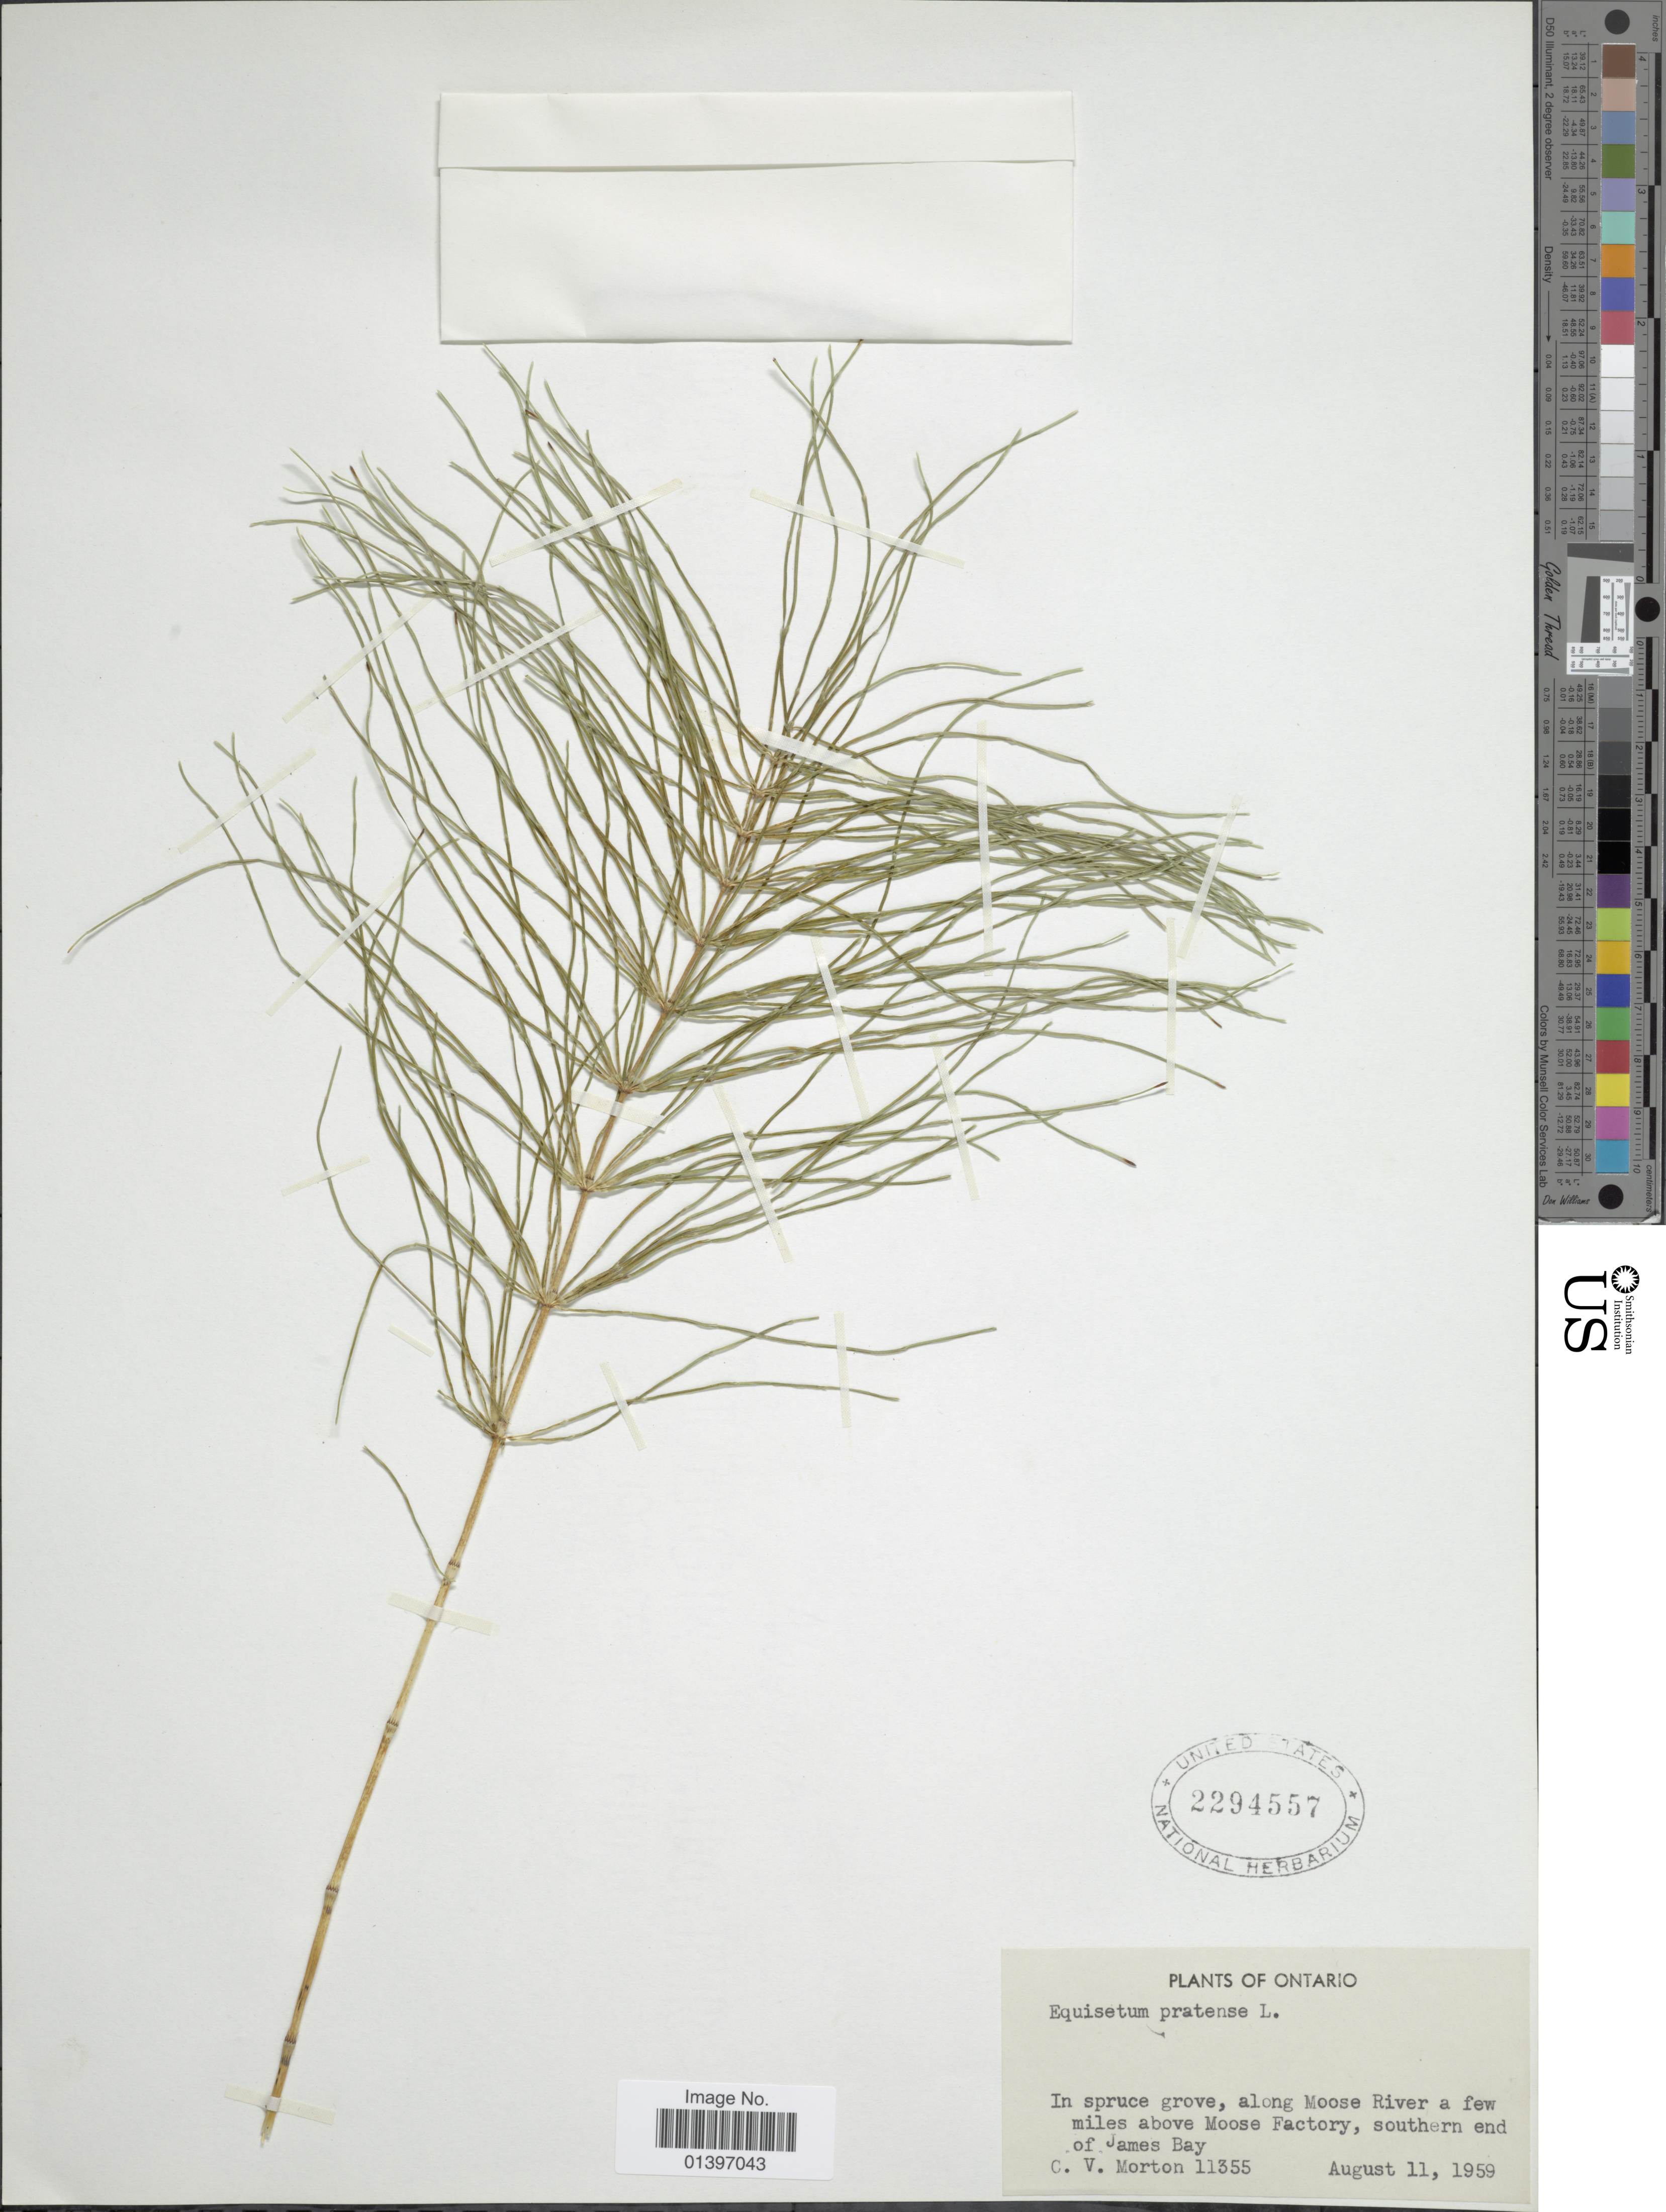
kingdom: Plantae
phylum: Tracheophyta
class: Polypodiopsida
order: Equisetales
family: Equisetaceae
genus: Equisetum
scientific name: Equisetum pratense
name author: Ehrh.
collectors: C. V. Morton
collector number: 11355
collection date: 1959-08-11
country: Canada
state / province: Ontario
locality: In spruce grove, along Moose River a few miles above Moose Factory, southern end of James Bay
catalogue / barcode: US 2294557